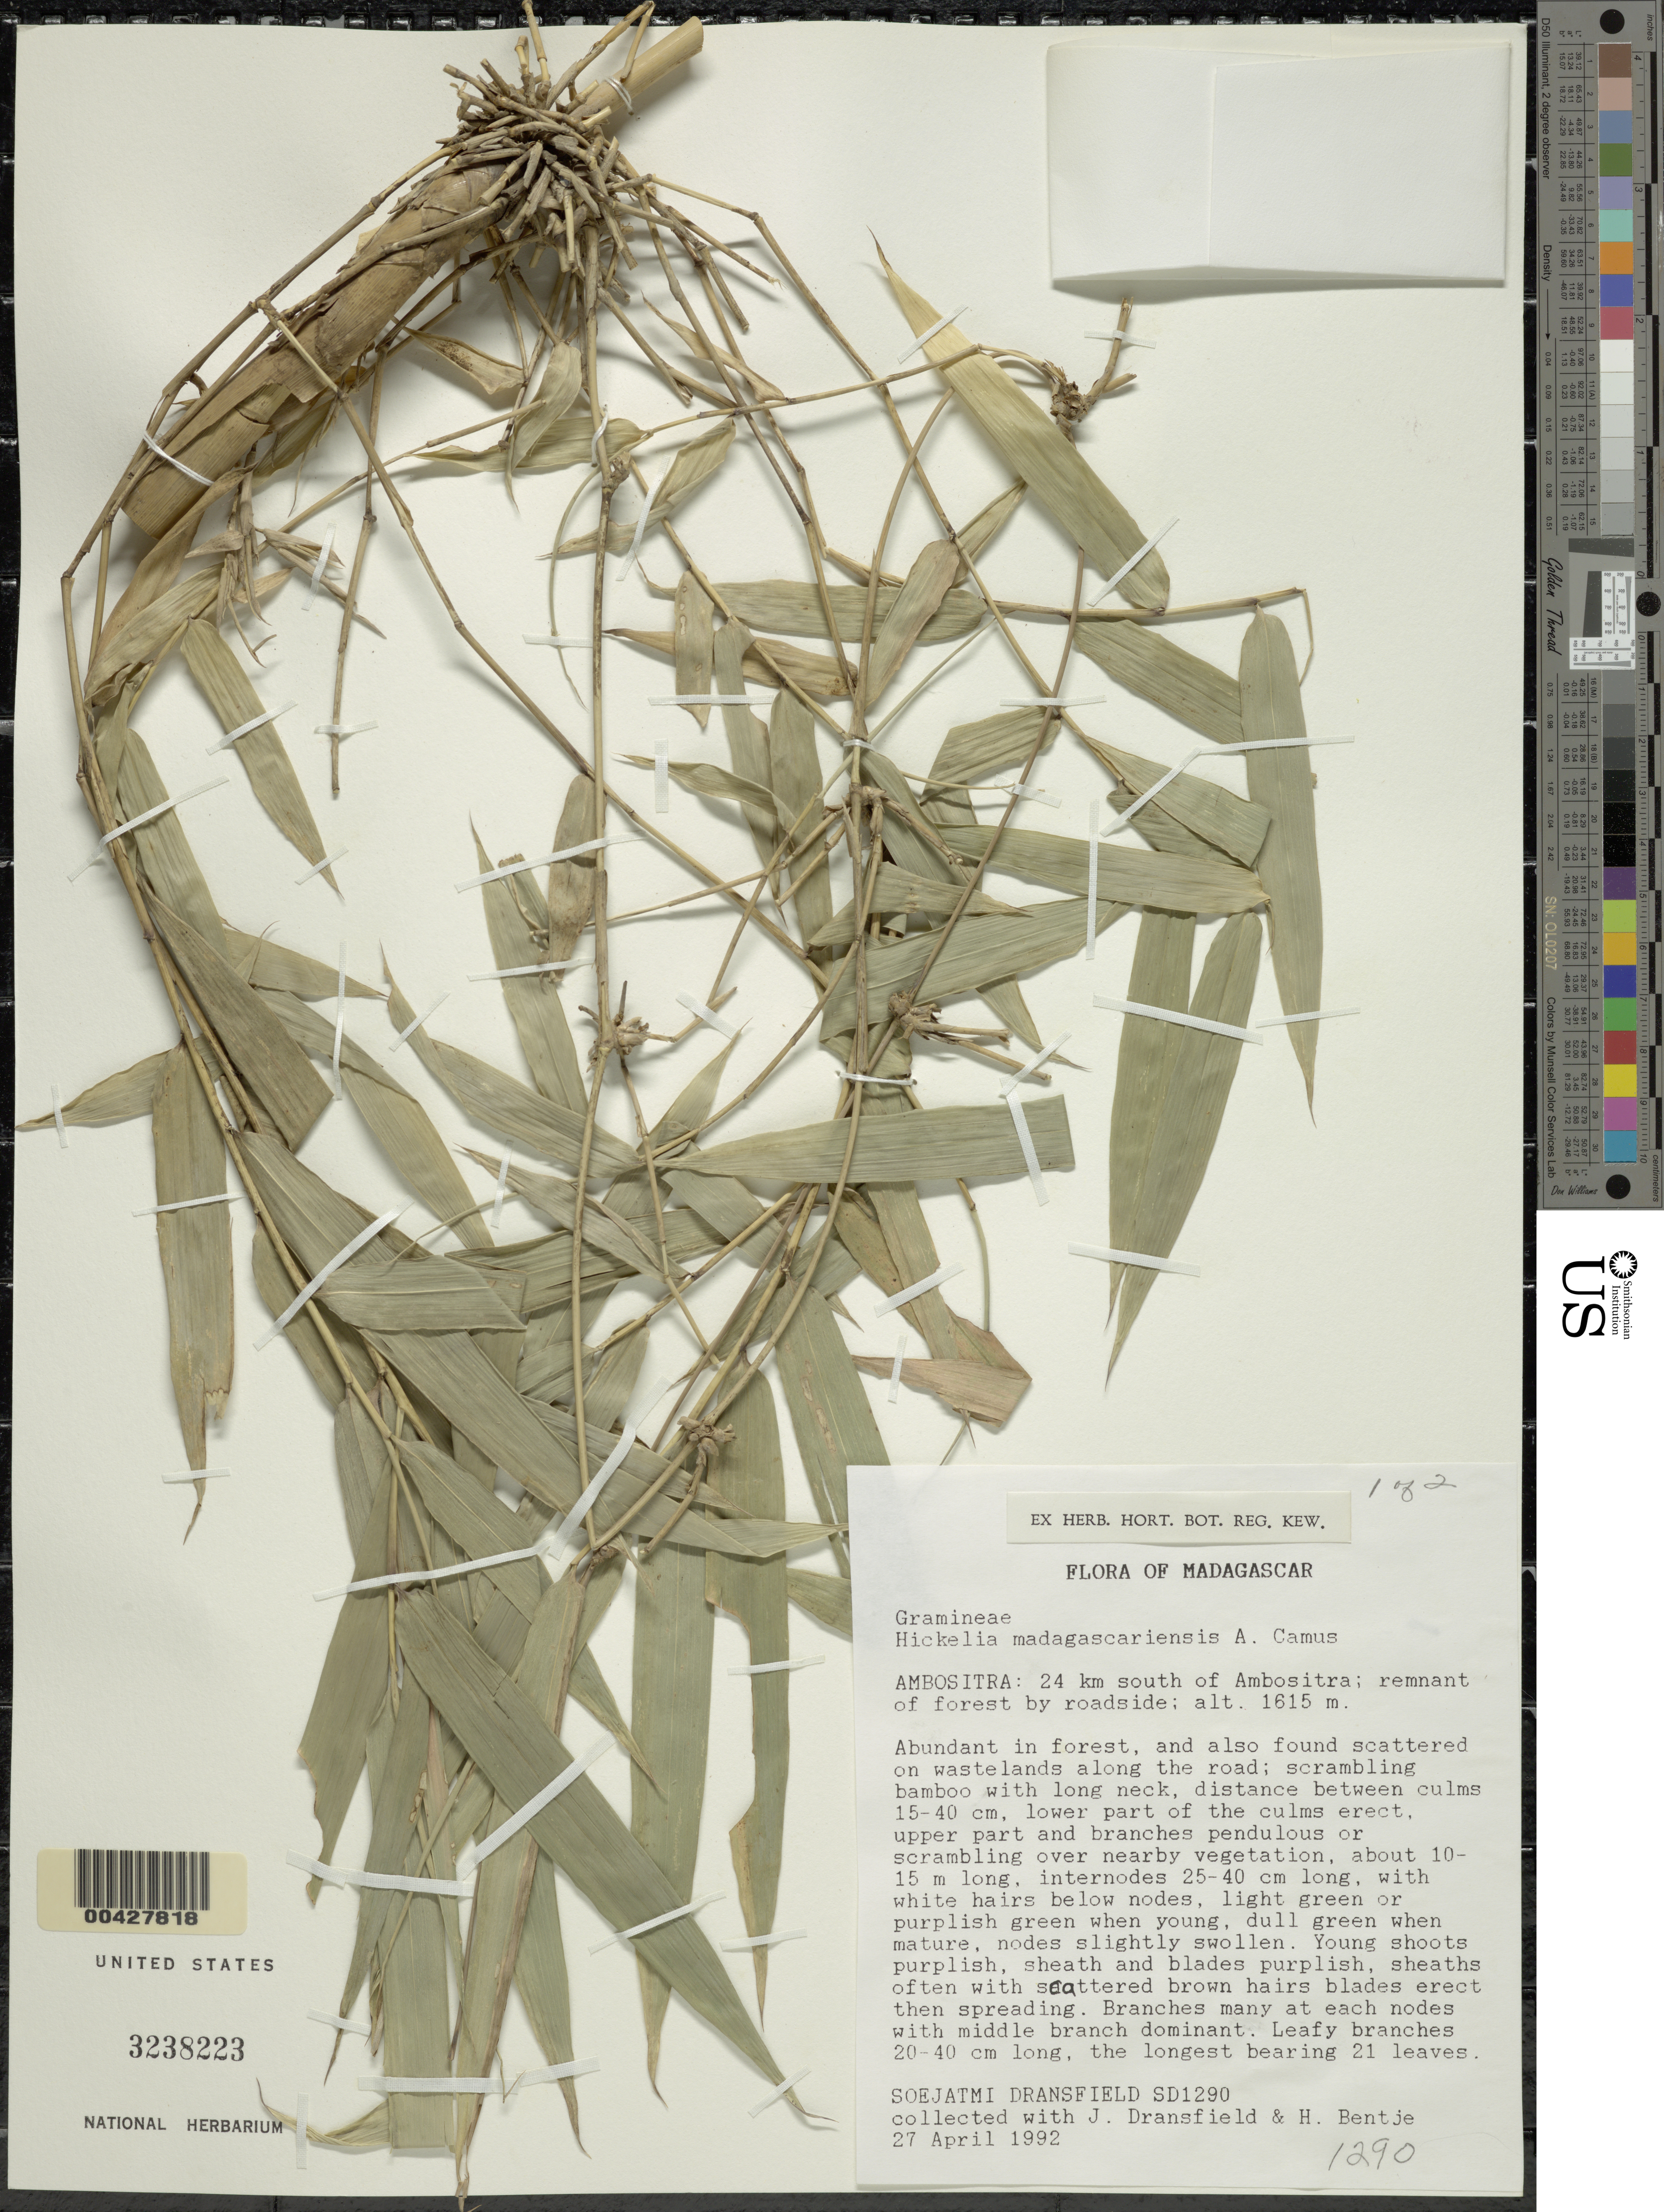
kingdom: Plantae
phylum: Tracheophyta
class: Liliopsida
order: Poales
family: Poaceae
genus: Hickelia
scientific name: Hickelia madagascariensis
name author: A. Camus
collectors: S. Dransfield, J. Dransfield & H. J. Beentje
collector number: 1290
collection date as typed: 27 Apr 1992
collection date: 1992-04-27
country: Madagascar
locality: S of ambositra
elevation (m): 1615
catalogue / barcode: US 3238223